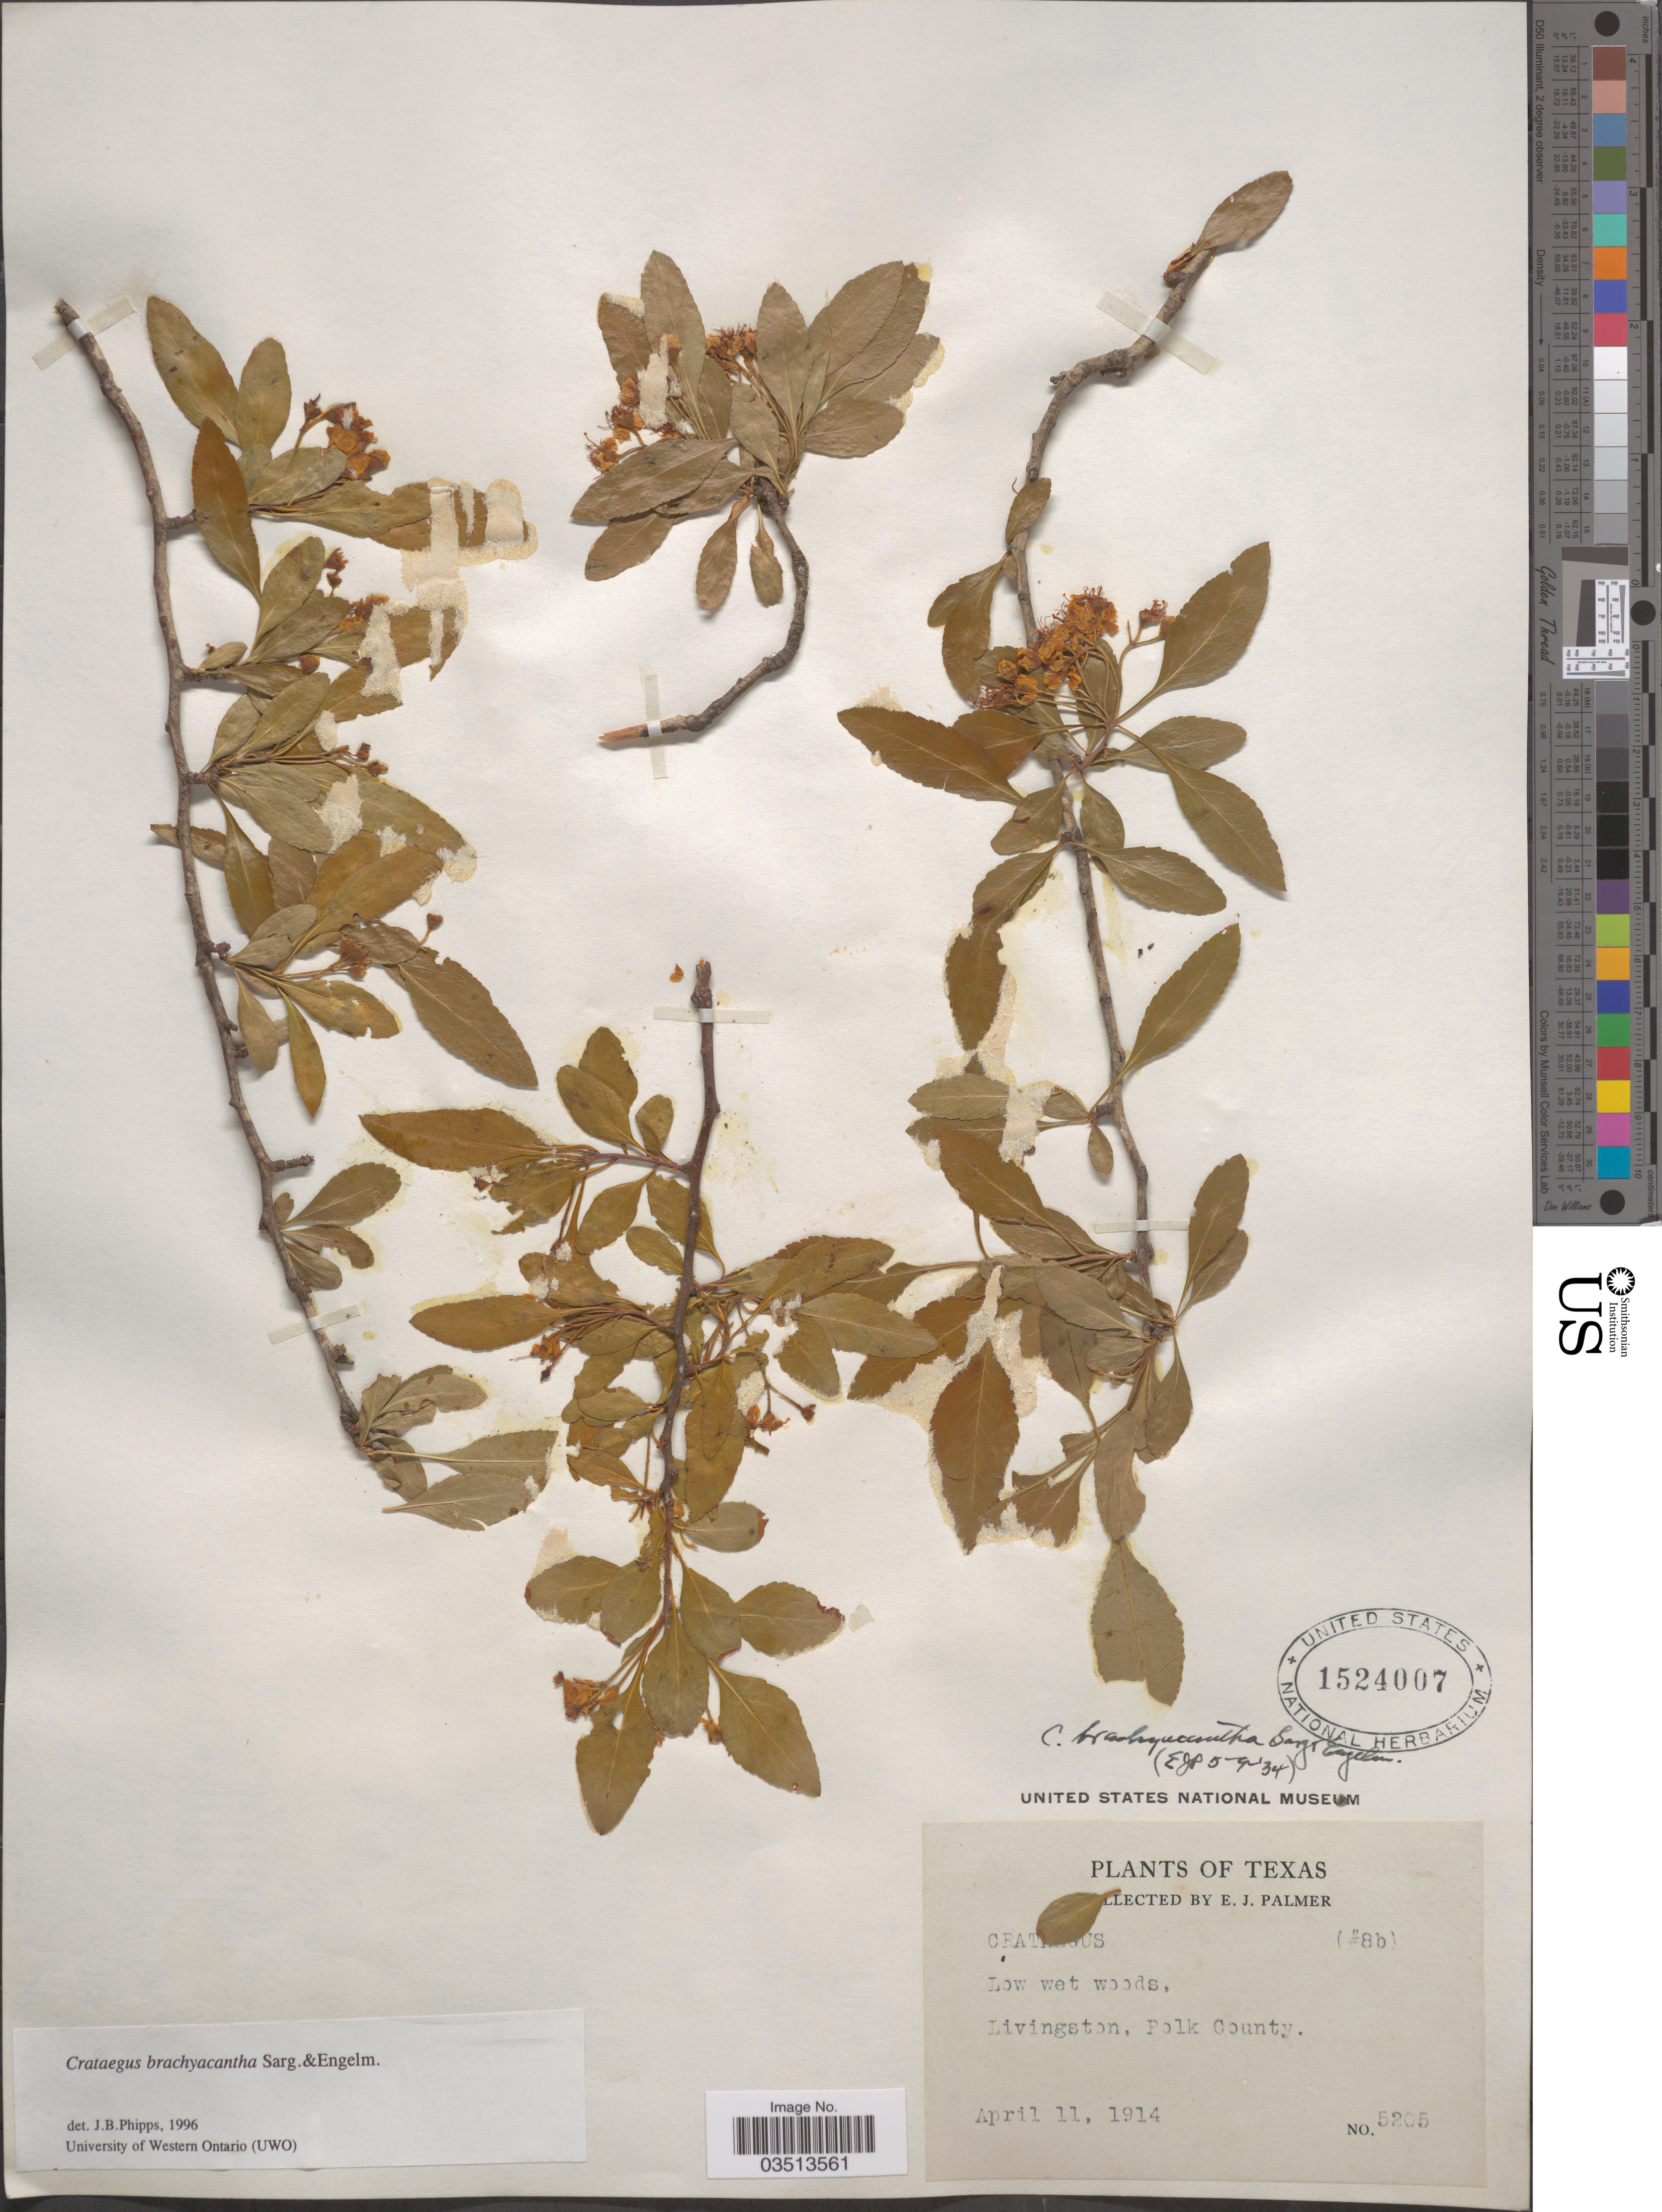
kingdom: Plantae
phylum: Tracheophyta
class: Magnoliopsida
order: Rosales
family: Rosaceae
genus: Crataegus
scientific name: Crataegus brachyacantha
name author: Sarg. & Engelm.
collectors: E. J. Palmer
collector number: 5205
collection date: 1914-04-11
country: United States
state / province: Texas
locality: Livinsgton, Polk County.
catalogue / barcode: US 1524007